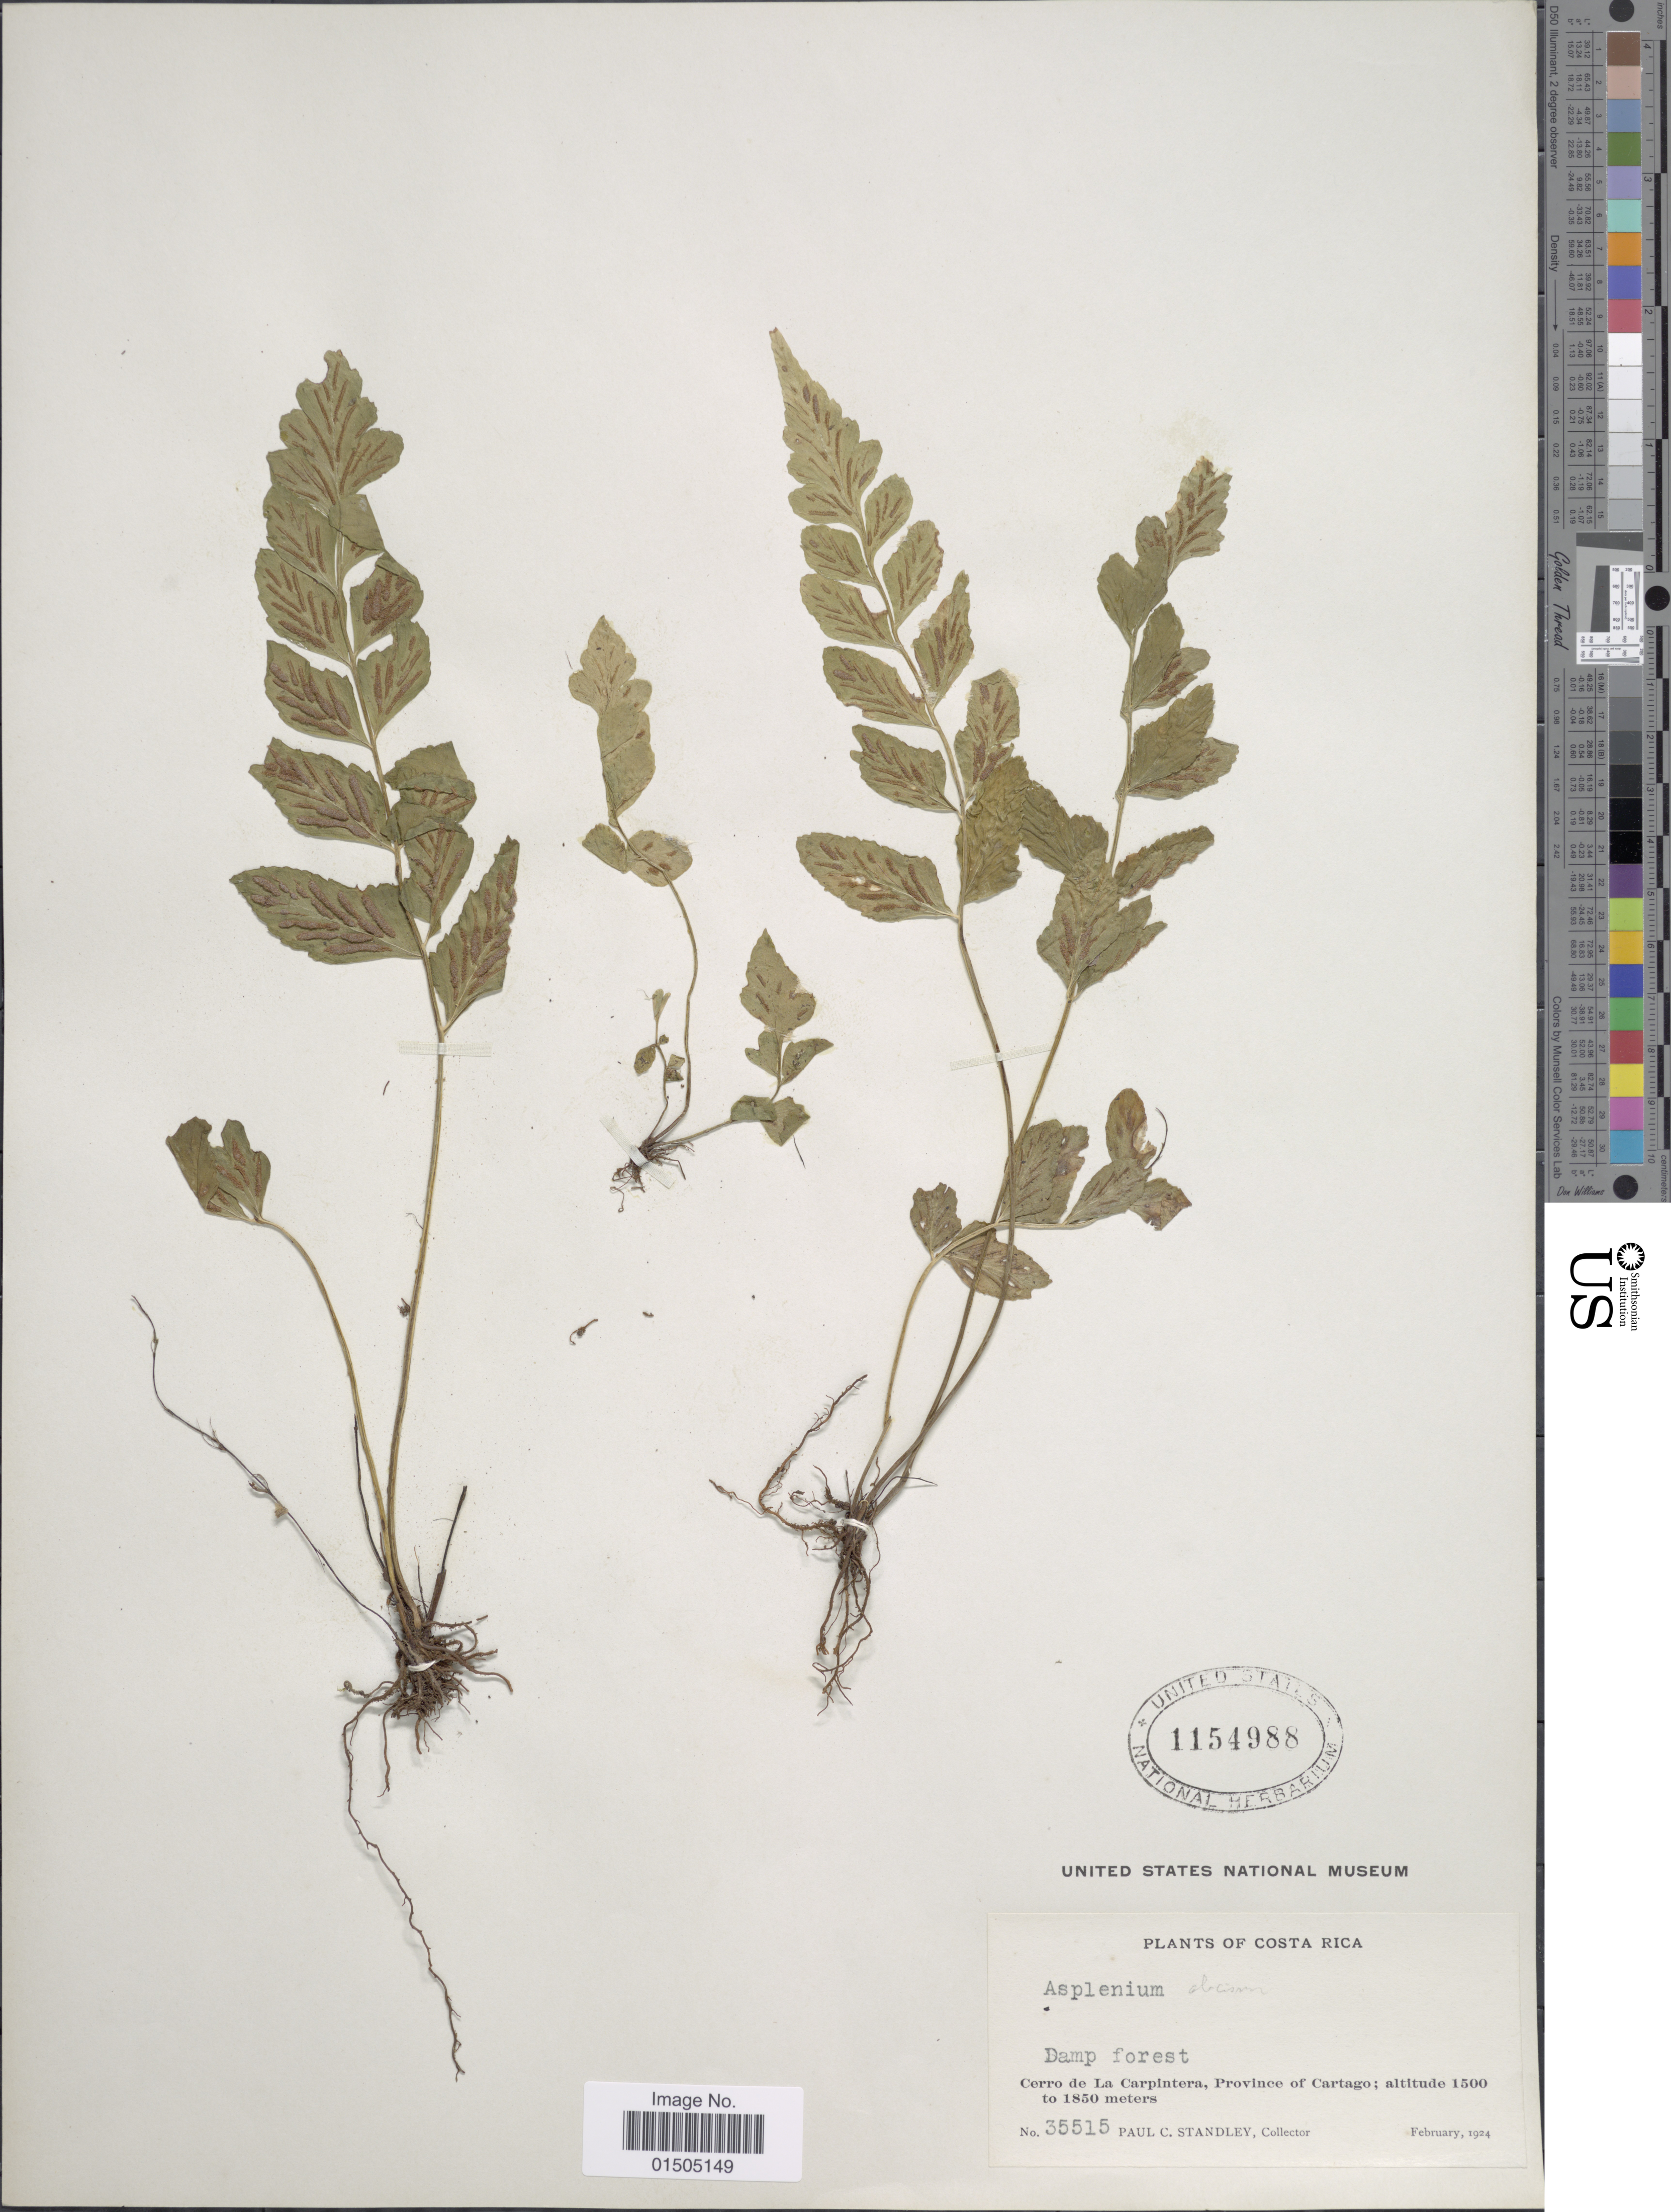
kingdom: Plantae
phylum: Tracheophyta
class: Polypodiopsida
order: Polypodiales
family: Aspleniaceae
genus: Asplenium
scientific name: Asplenium abscissum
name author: Willd.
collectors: P. C. Standley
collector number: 35515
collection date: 1924-02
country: Costa Rica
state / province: Cartago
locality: Cerro de La Carpintera.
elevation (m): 1500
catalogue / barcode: US 1154988